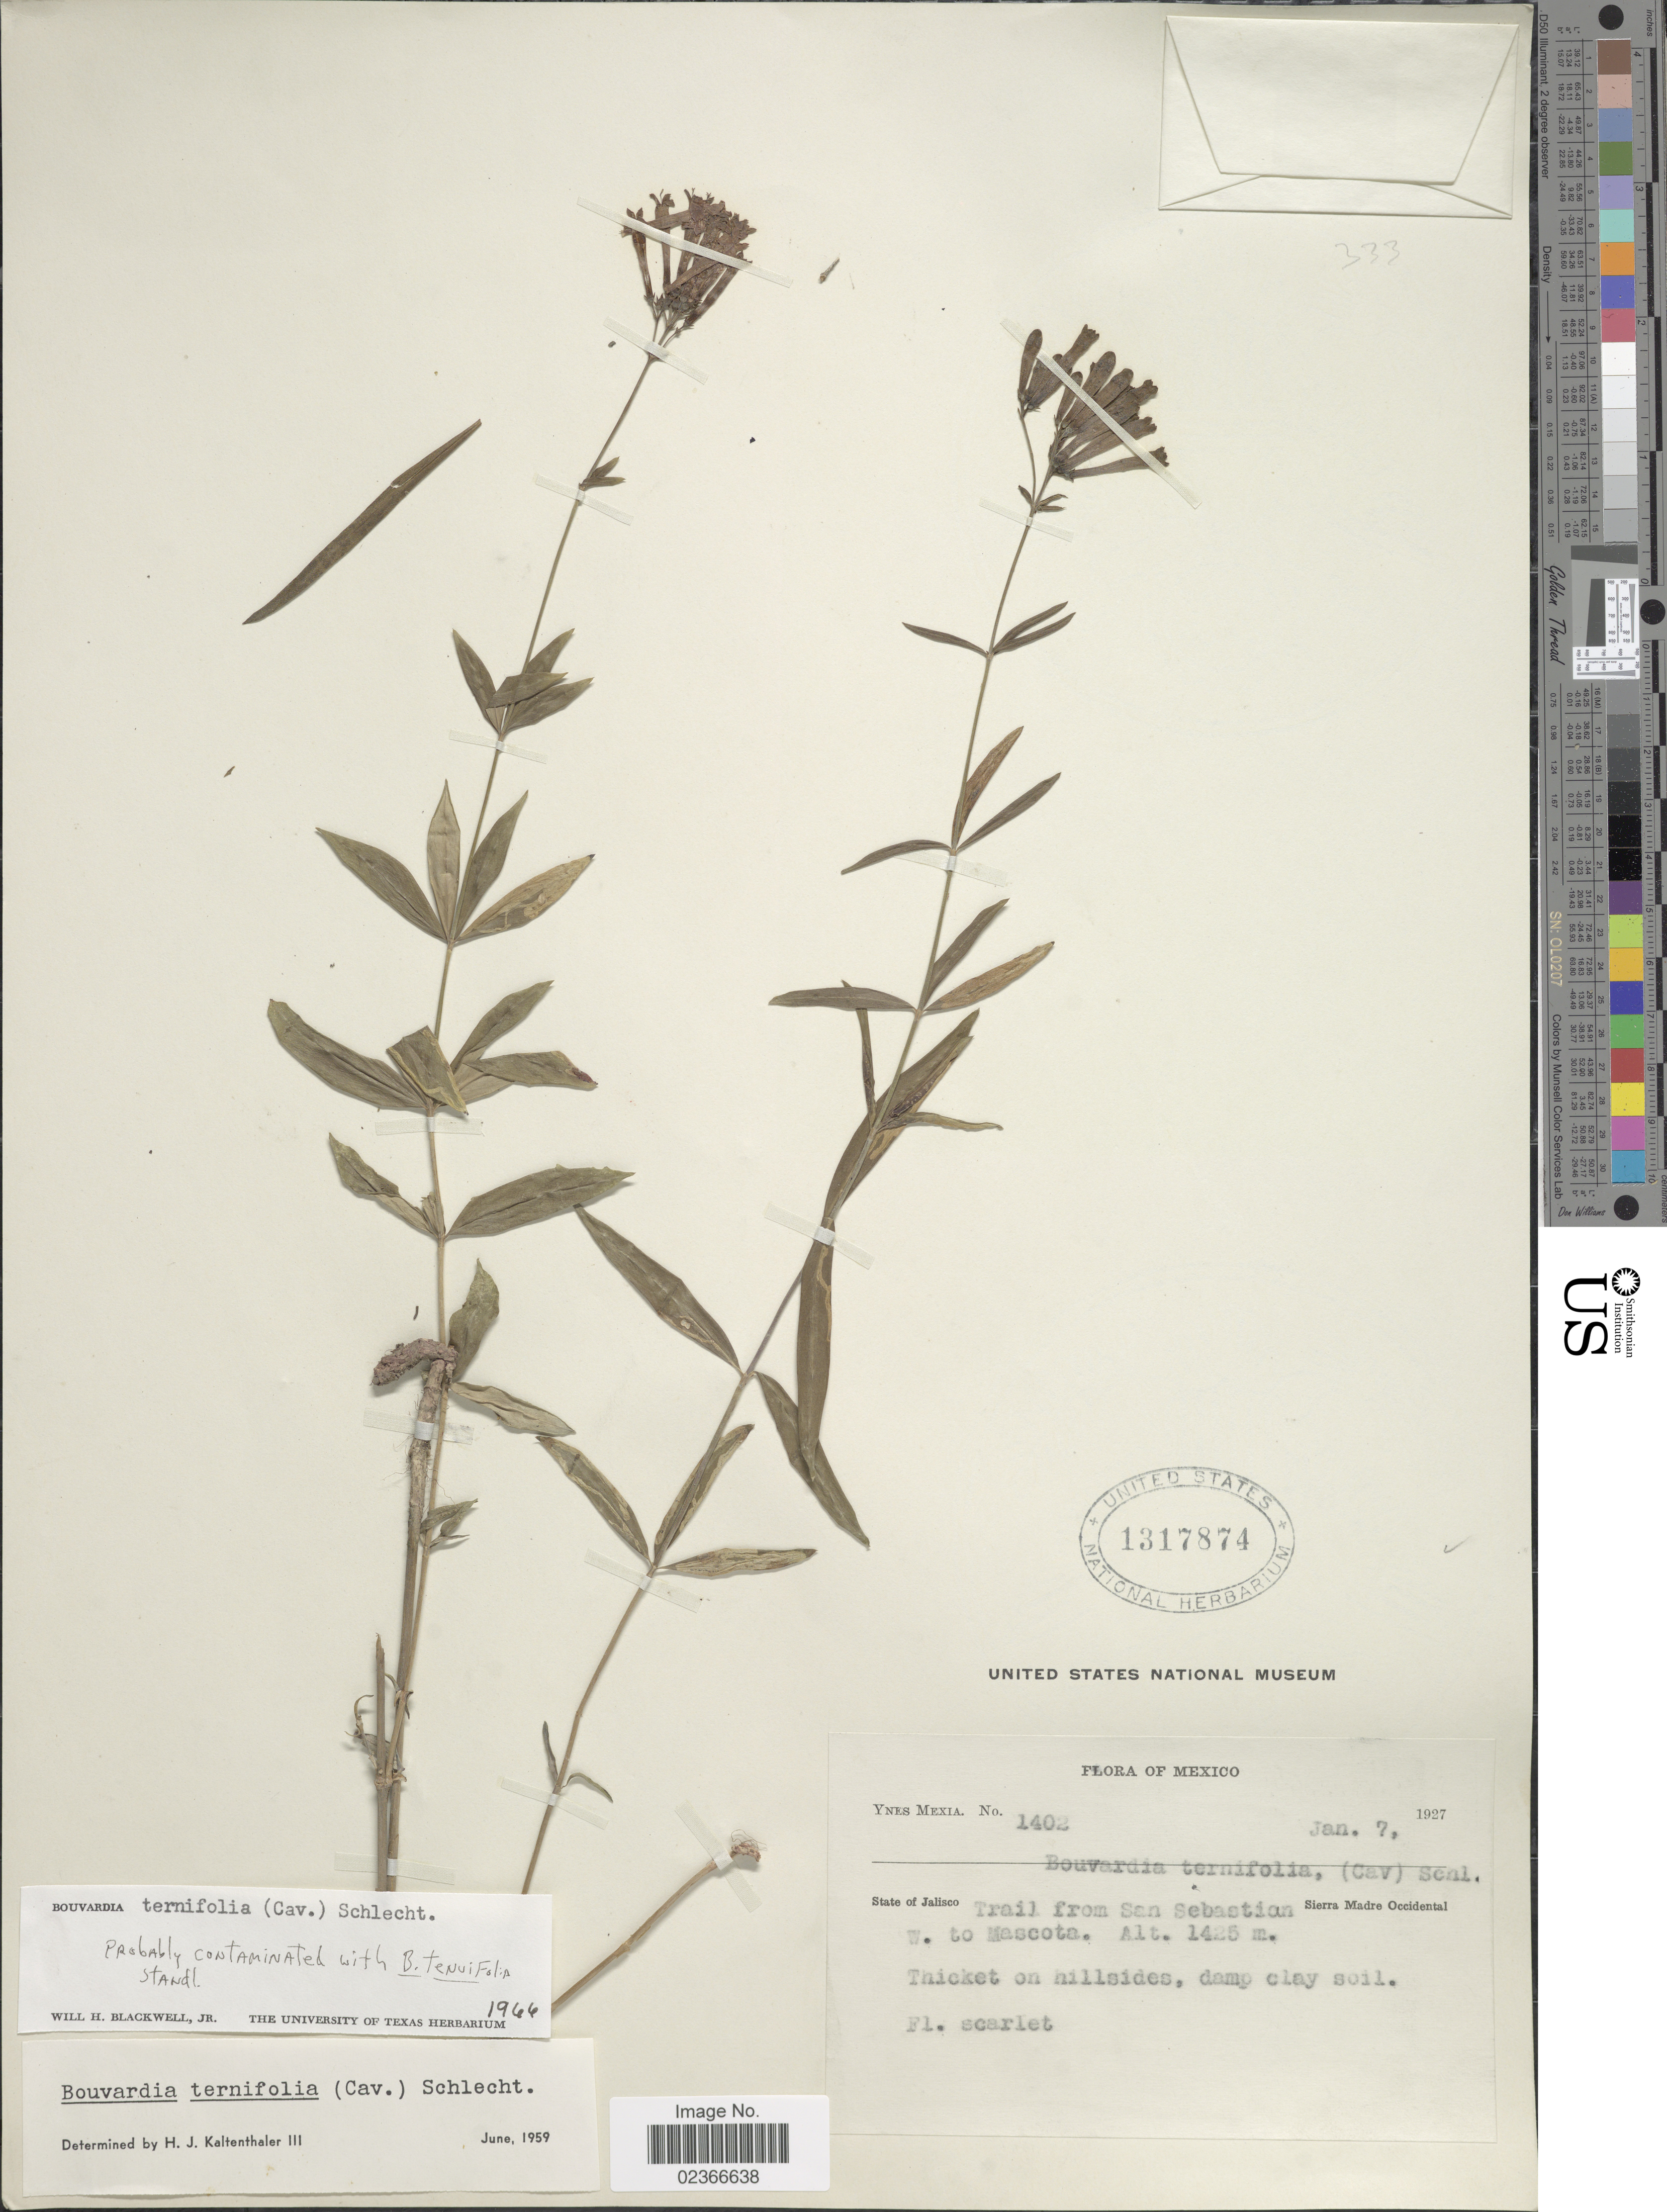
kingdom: Plantae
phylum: Tracheophyta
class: Magnoliopsida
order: Gentianales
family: Rubiaceae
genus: Bouvardia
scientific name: Bouvardia ternifolia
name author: (Cav.) Schltdl.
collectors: Y. Mexia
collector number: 1402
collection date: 1927-01-07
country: Mexico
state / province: Jalisco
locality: Trail from San Sebastian W. to Mascota. Sierra Madre Occidental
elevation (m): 1425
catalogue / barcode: US 1317874